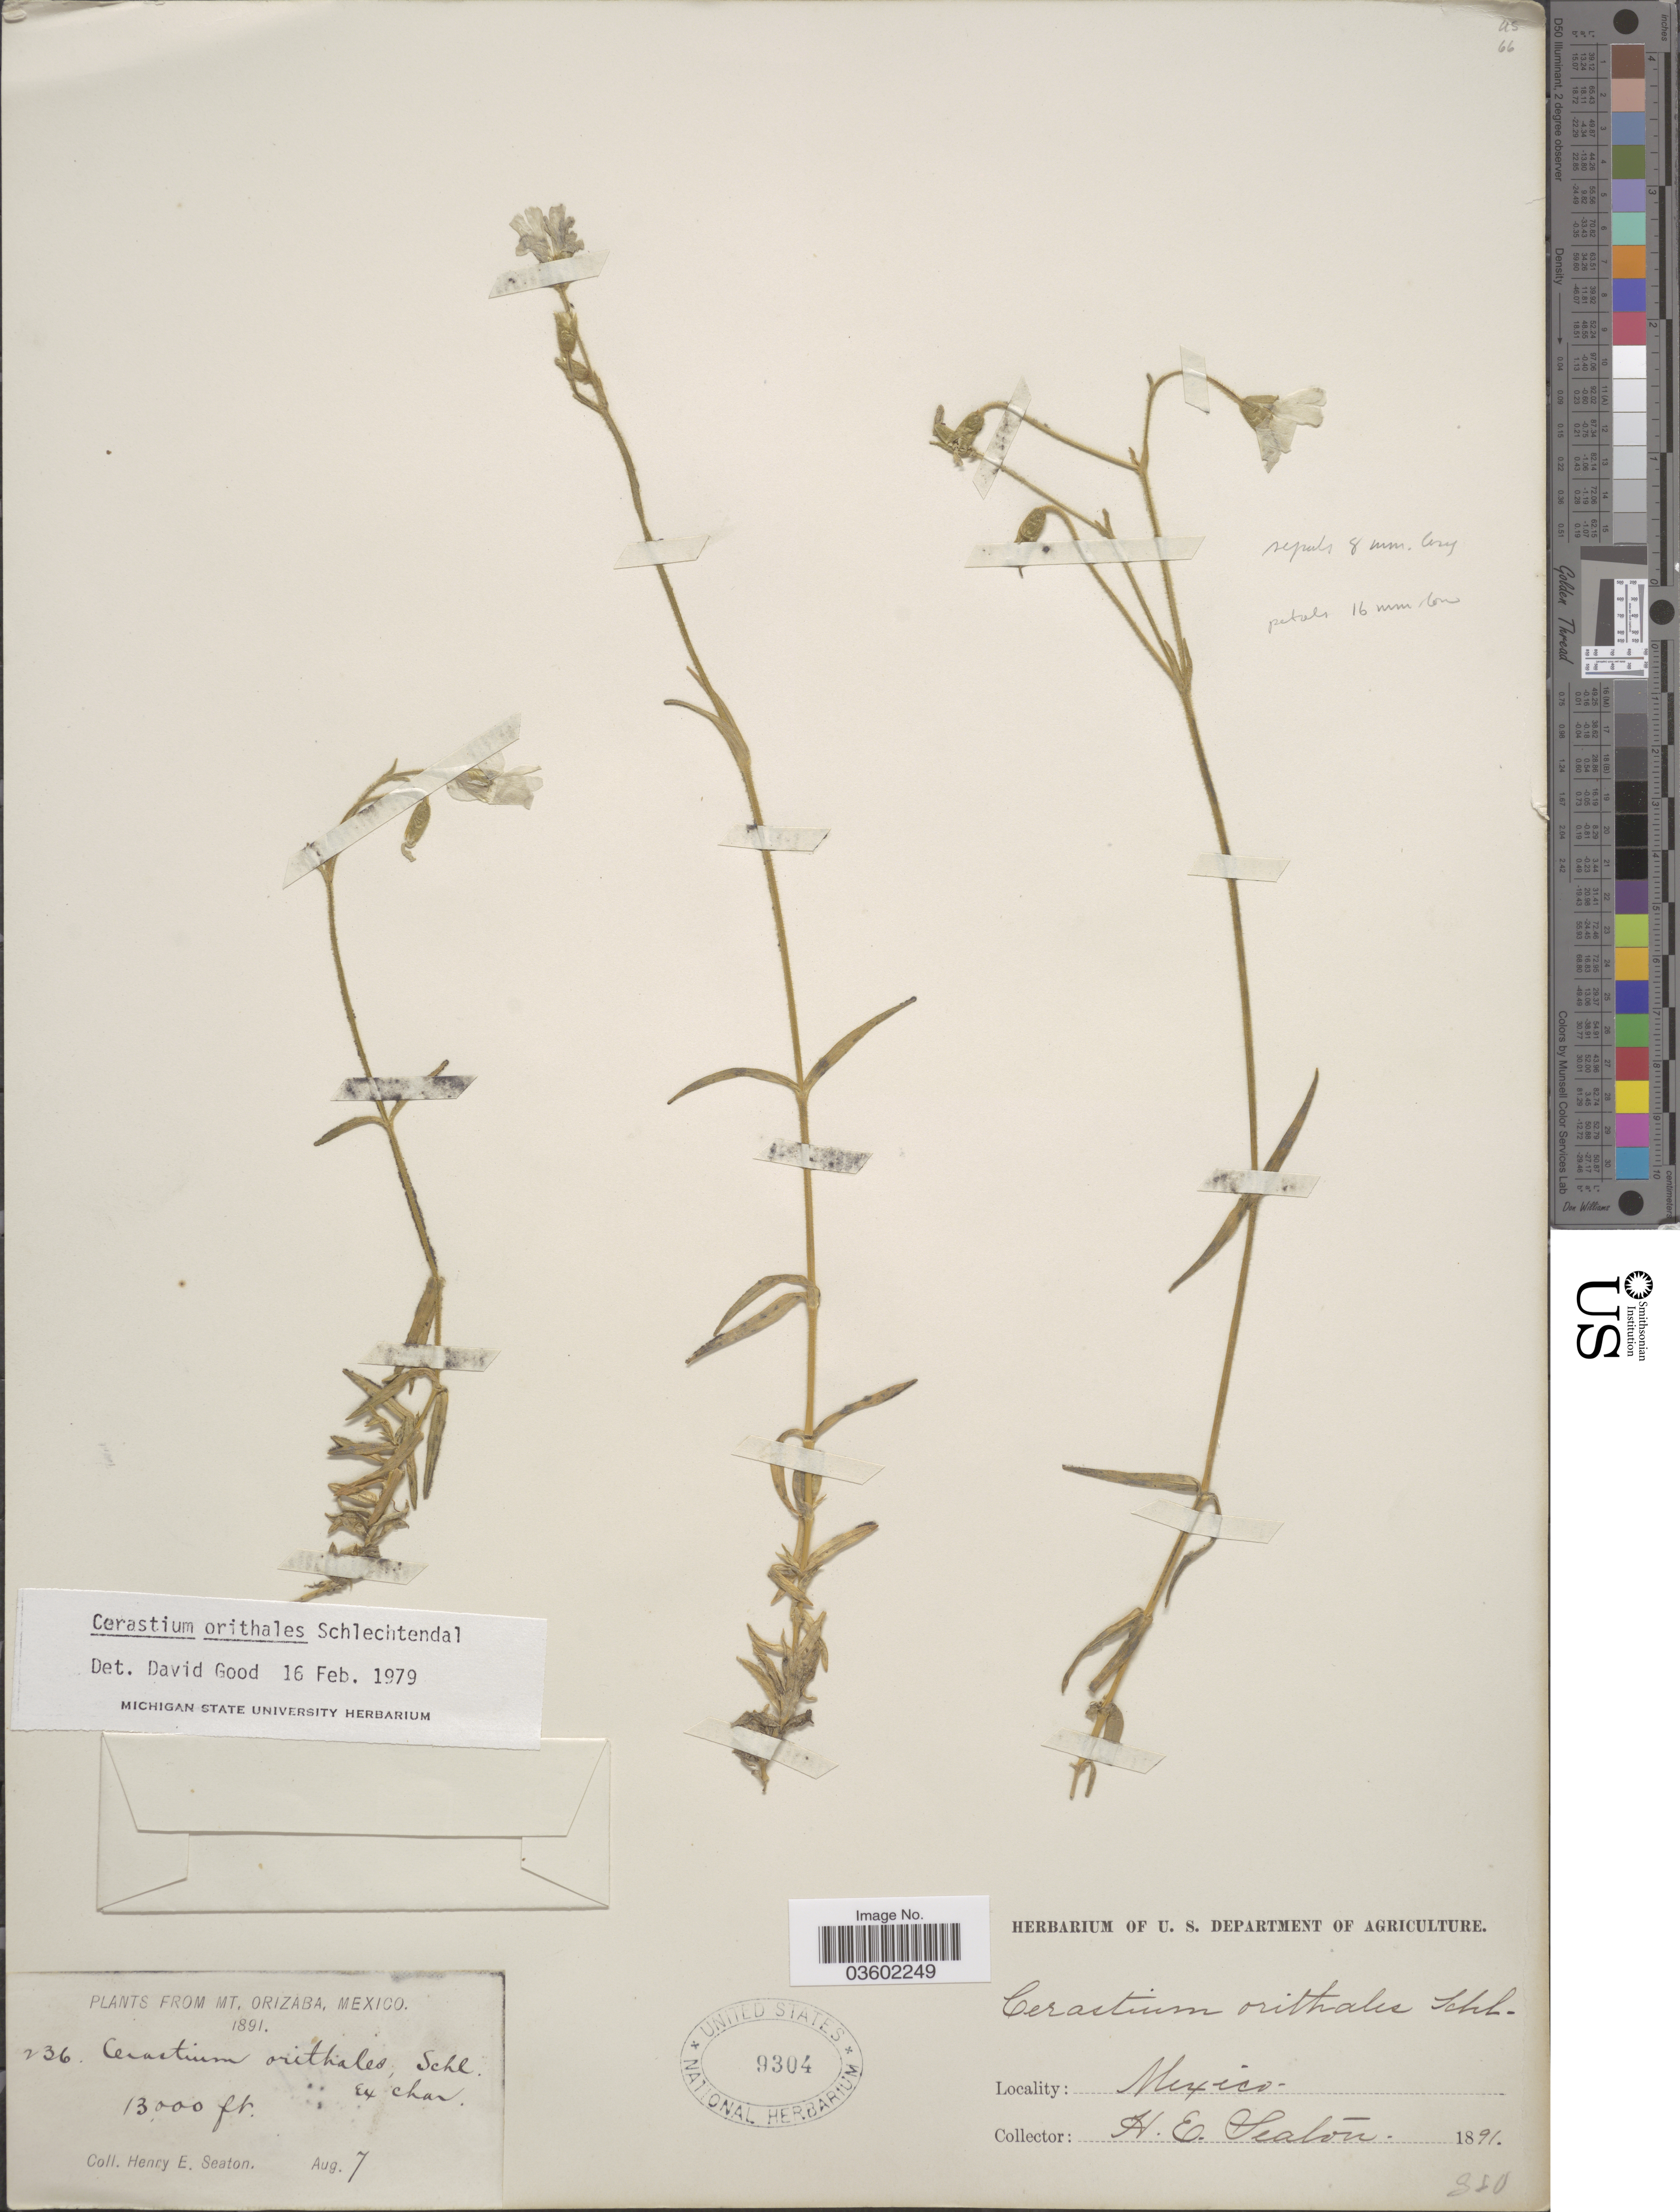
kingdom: Plantae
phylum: Tracheophyta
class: Magnoliopsida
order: Caryophyllales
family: Caryophyllaceae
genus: Cerastium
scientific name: Cerastium orithales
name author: Schltdl.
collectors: H. E. Seaton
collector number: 236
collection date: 1891-08-07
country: Mexico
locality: Mt. Orizaba.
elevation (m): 3962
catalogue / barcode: US 9304